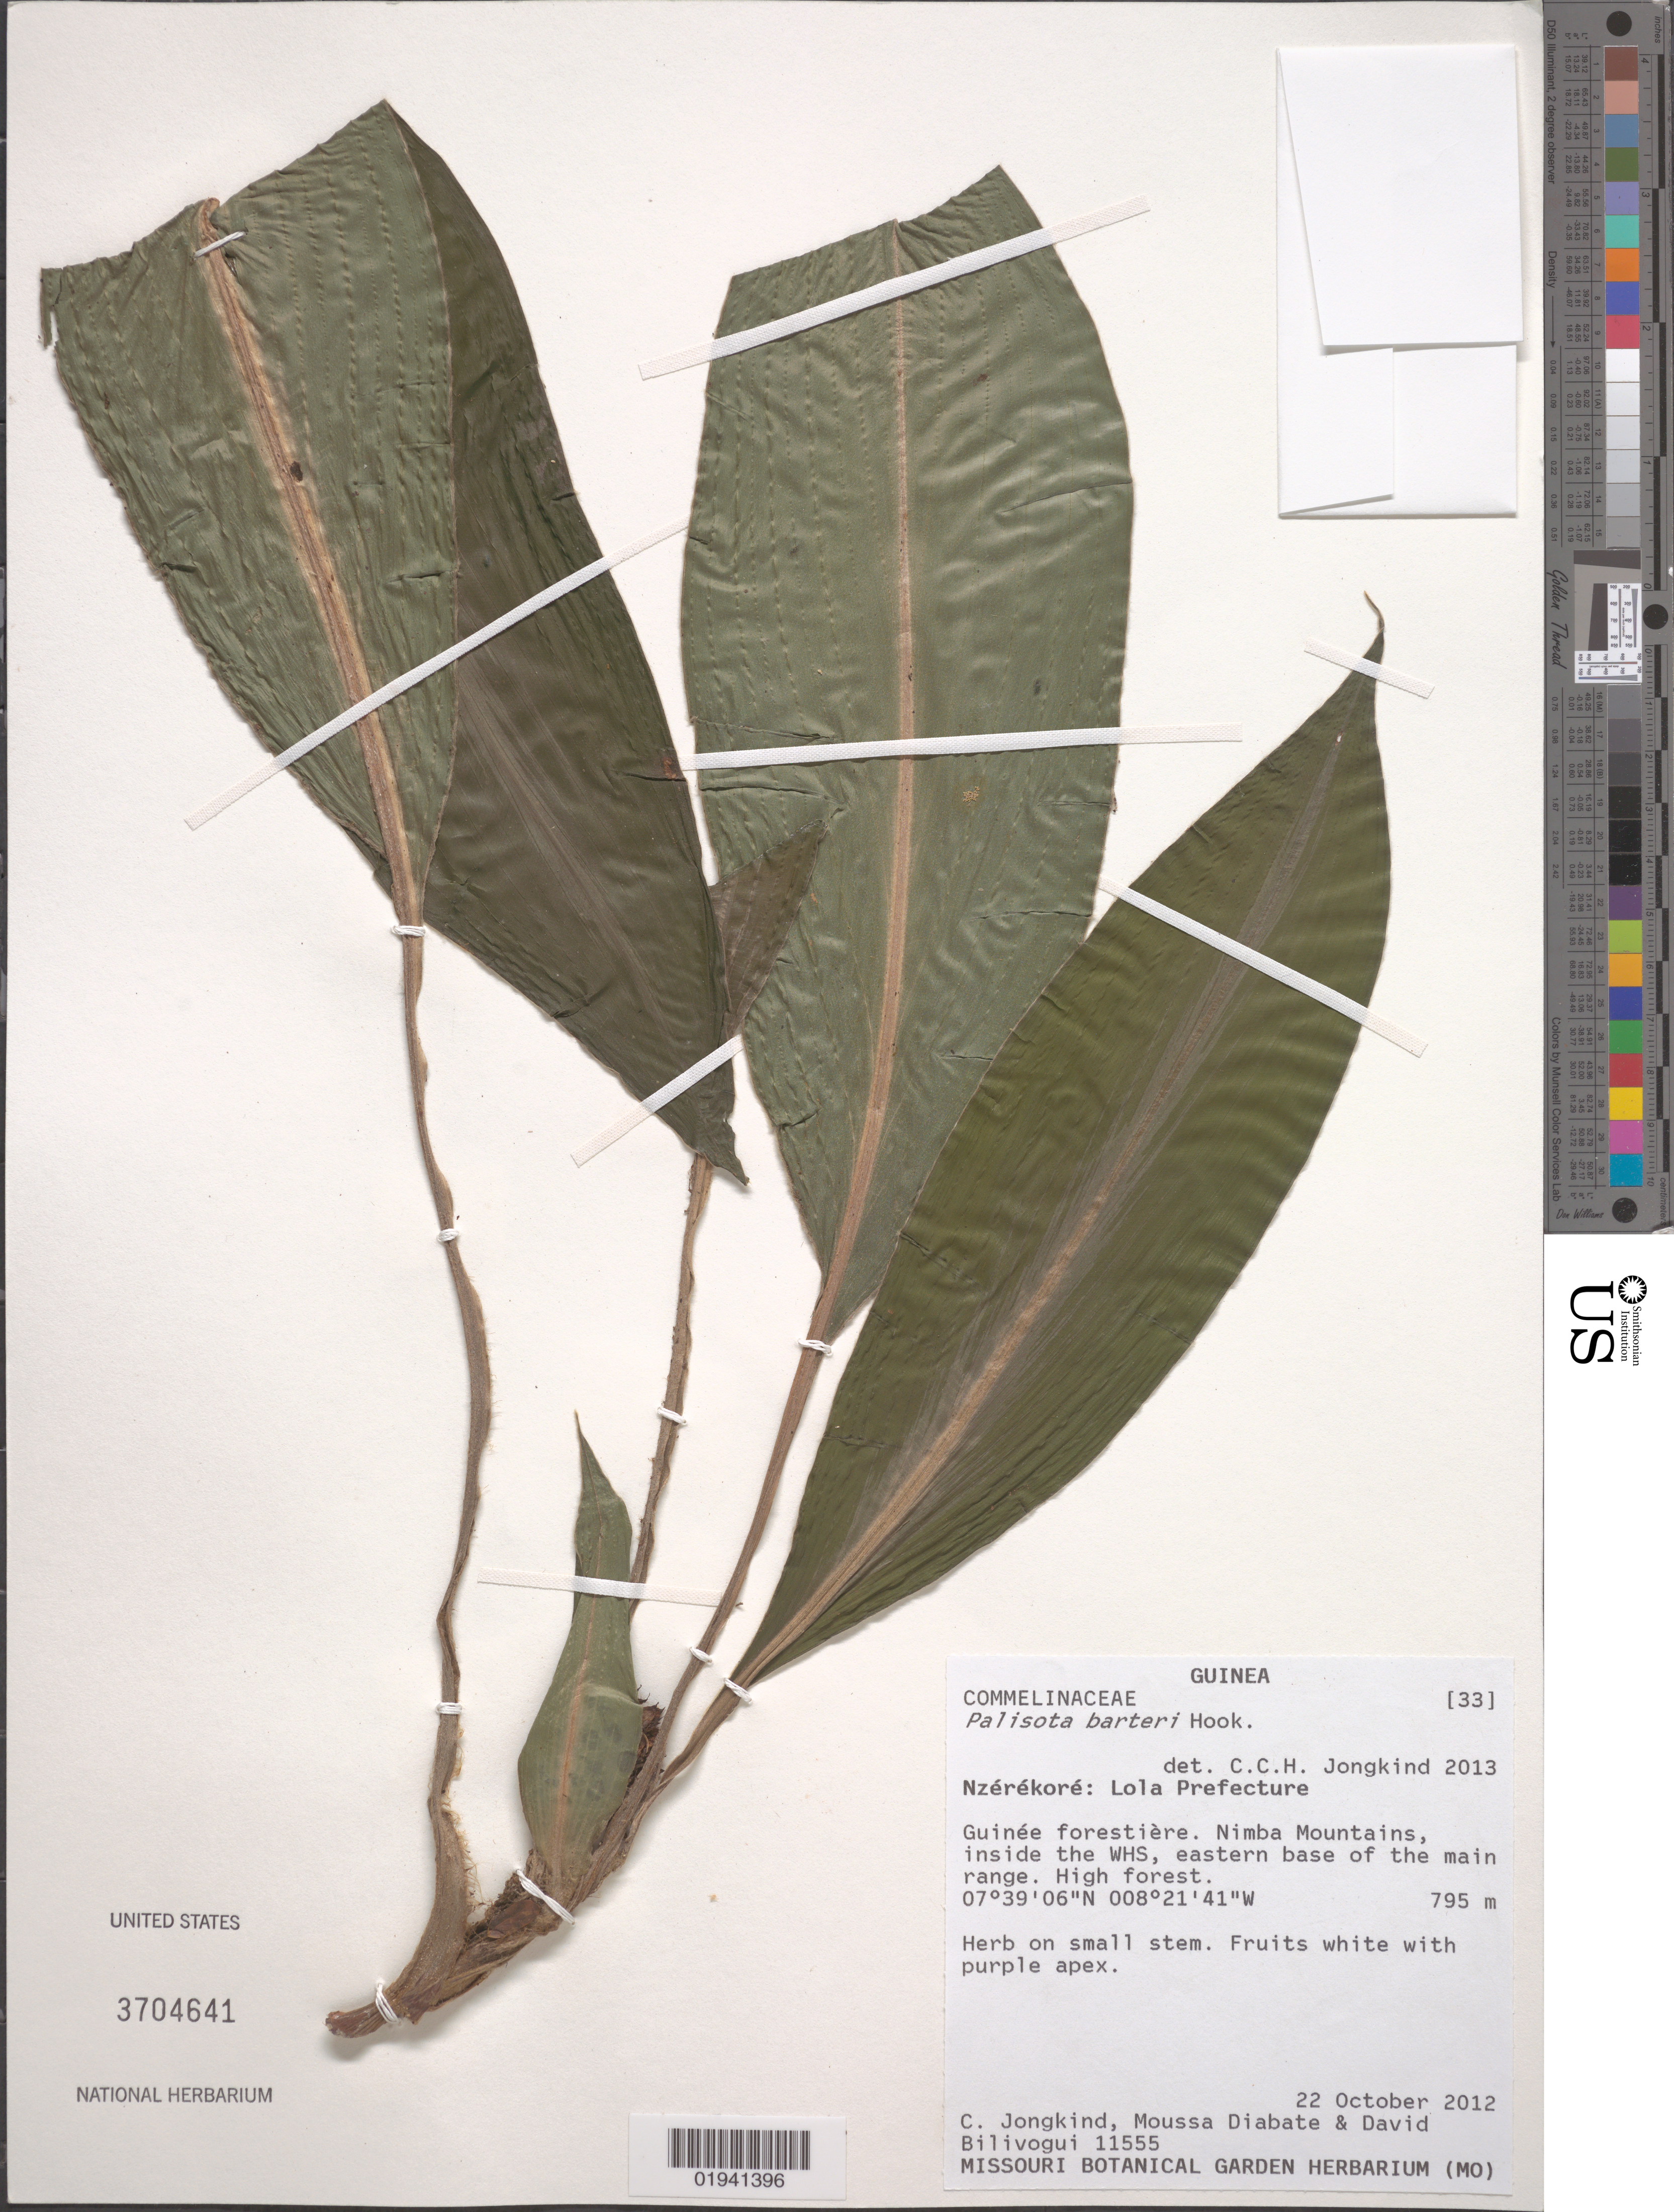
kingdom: Plantae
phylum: Tracheophyta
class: Liliopsida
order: Commelinales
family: Commelinaceae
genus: Palisota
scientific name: Palisota barteri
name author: Hook.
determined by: Jongkind, C. C. H.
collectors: C. C. Jongkind, M. Diabate & D. Bilivogui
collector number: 11555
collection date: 2012-10-22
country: Guinea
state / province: Nzérékoré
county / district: Lola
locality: Guinée forestiere. Nimba Mountains, inside the WHS, eastern base of the main range.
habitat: High forest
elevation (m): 795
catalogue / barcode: US 3704641